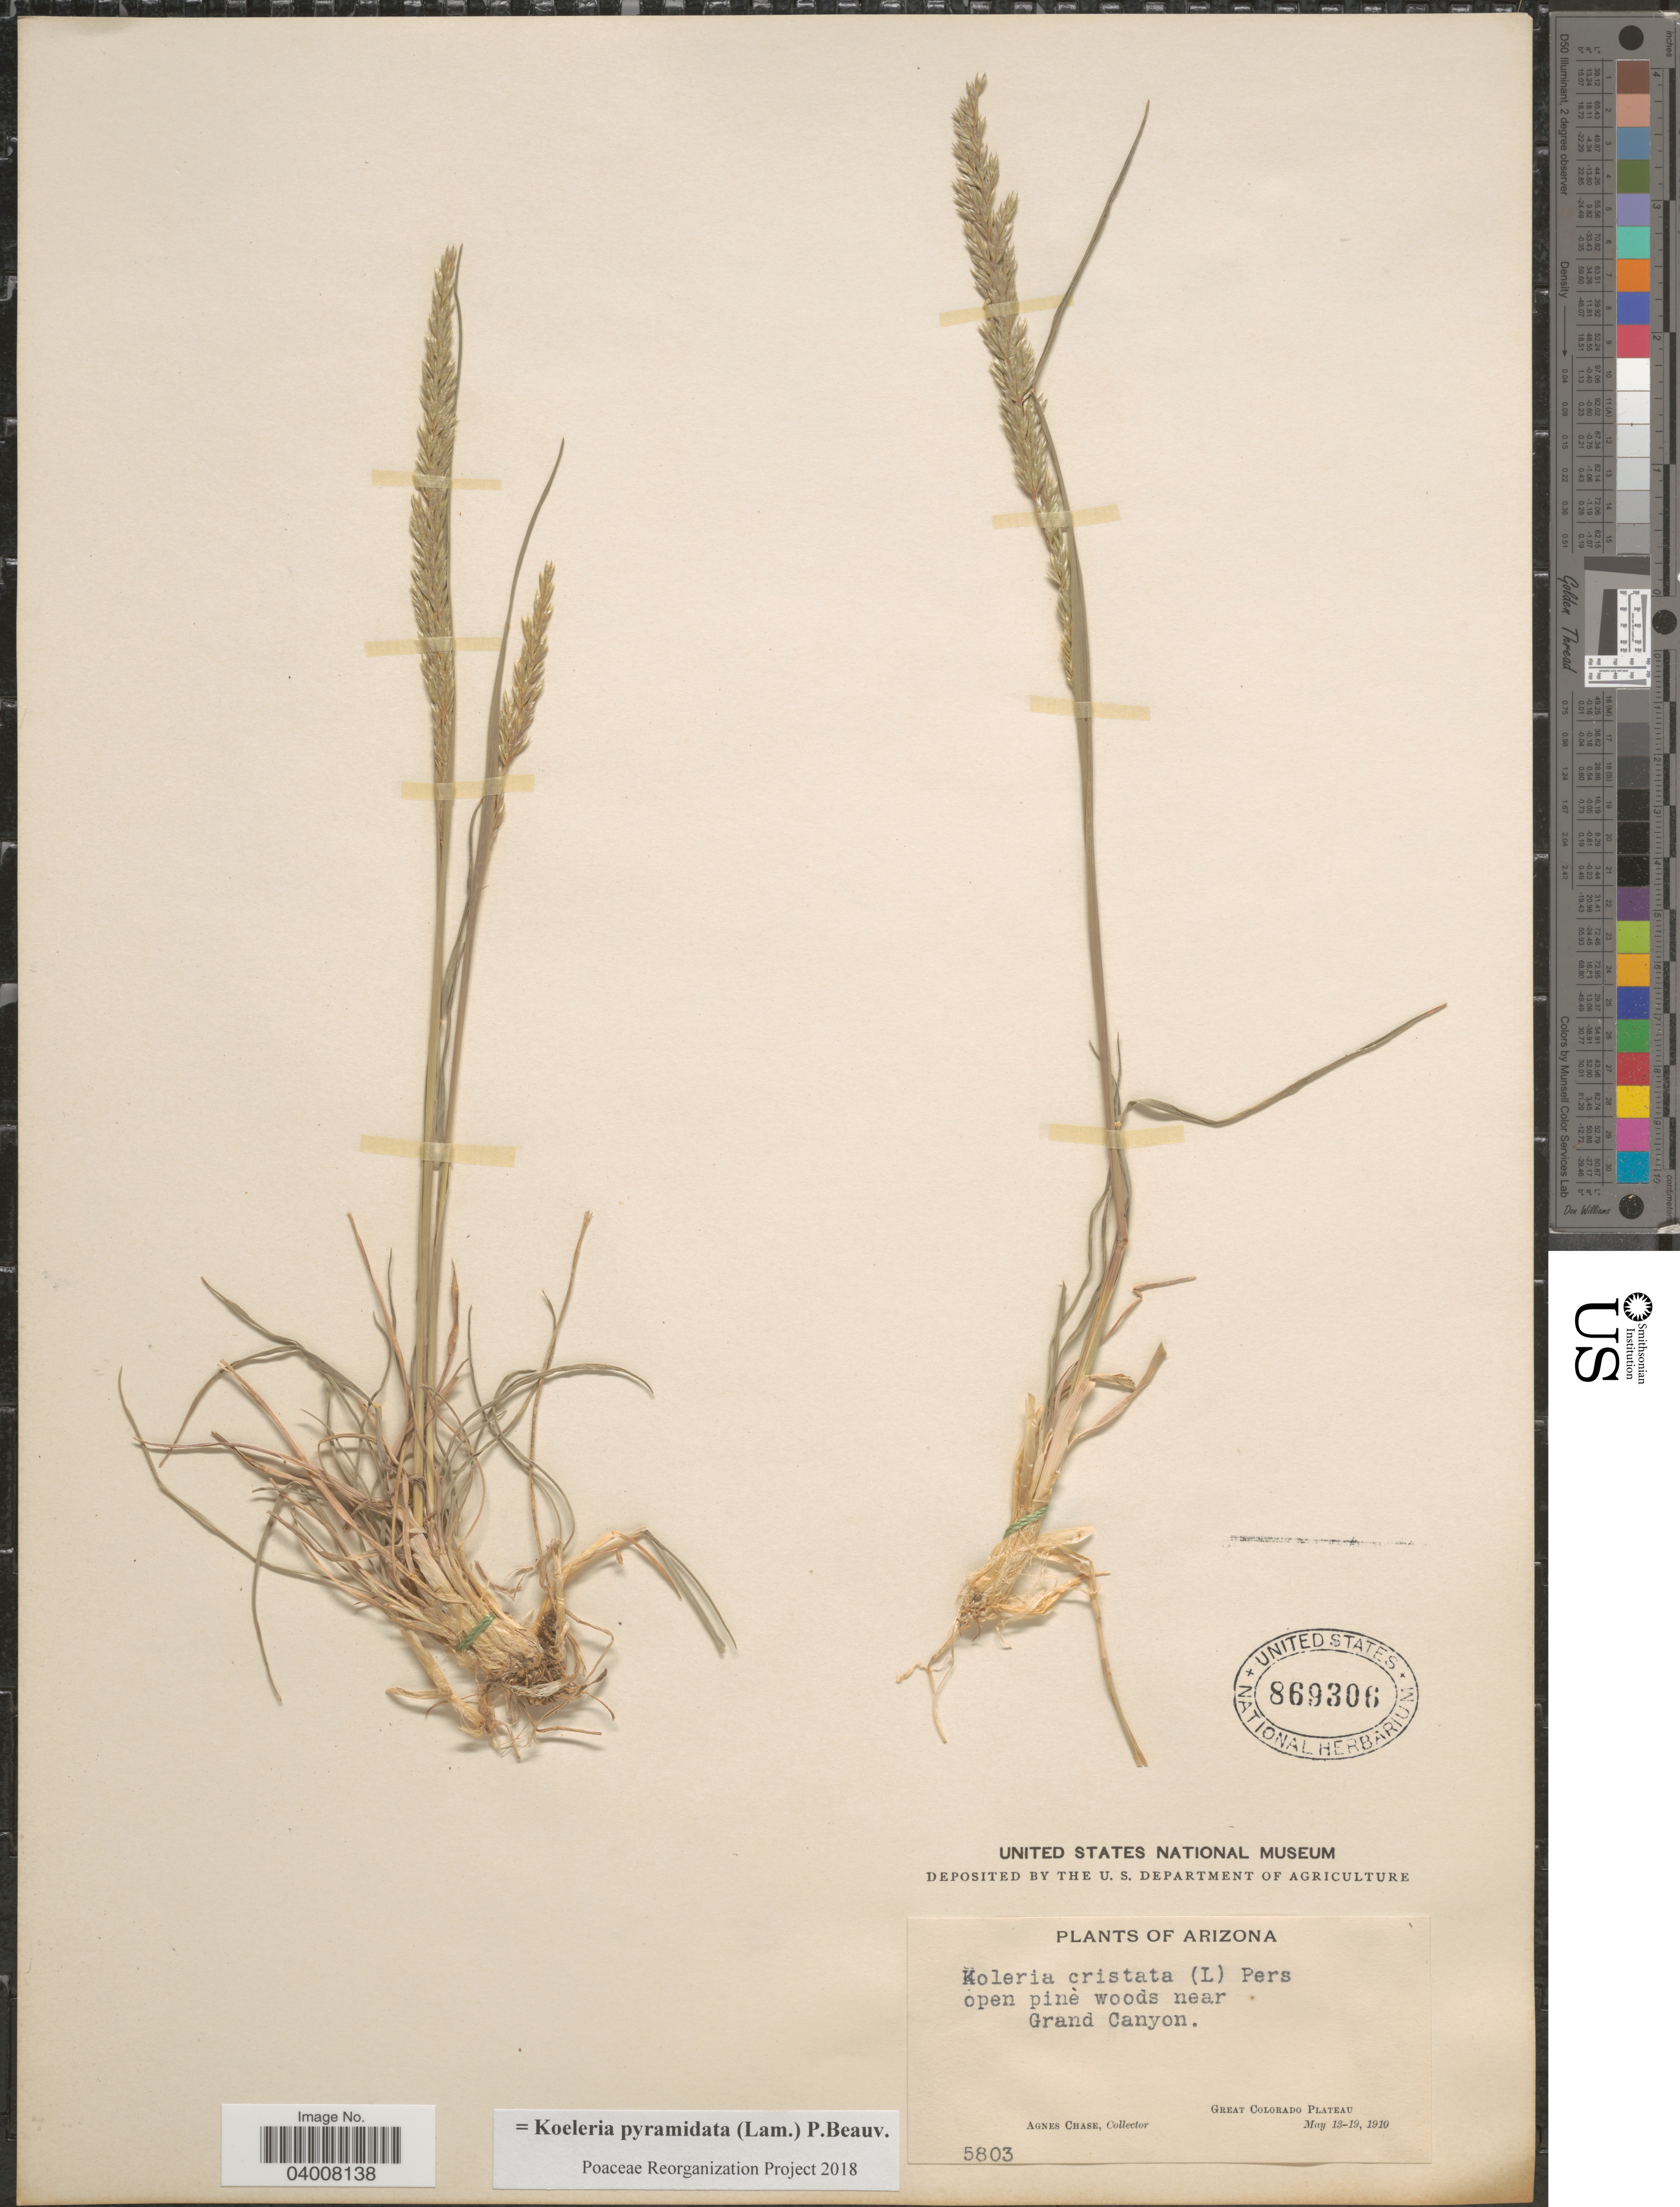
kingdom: Plantae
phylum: Tracheophyta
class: Liliopsida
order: Poales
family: Poaceae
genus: Koeleria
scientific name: Koeleria pyramidata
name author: (Lam.) P. Beauv.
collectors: A. Chase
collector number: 5803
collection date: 1910-05-13/1910-05-19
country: United States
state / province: Arizona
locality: Open pine woods near Grand Canyon. Great Colorado Plateau.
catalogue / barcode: US 869306